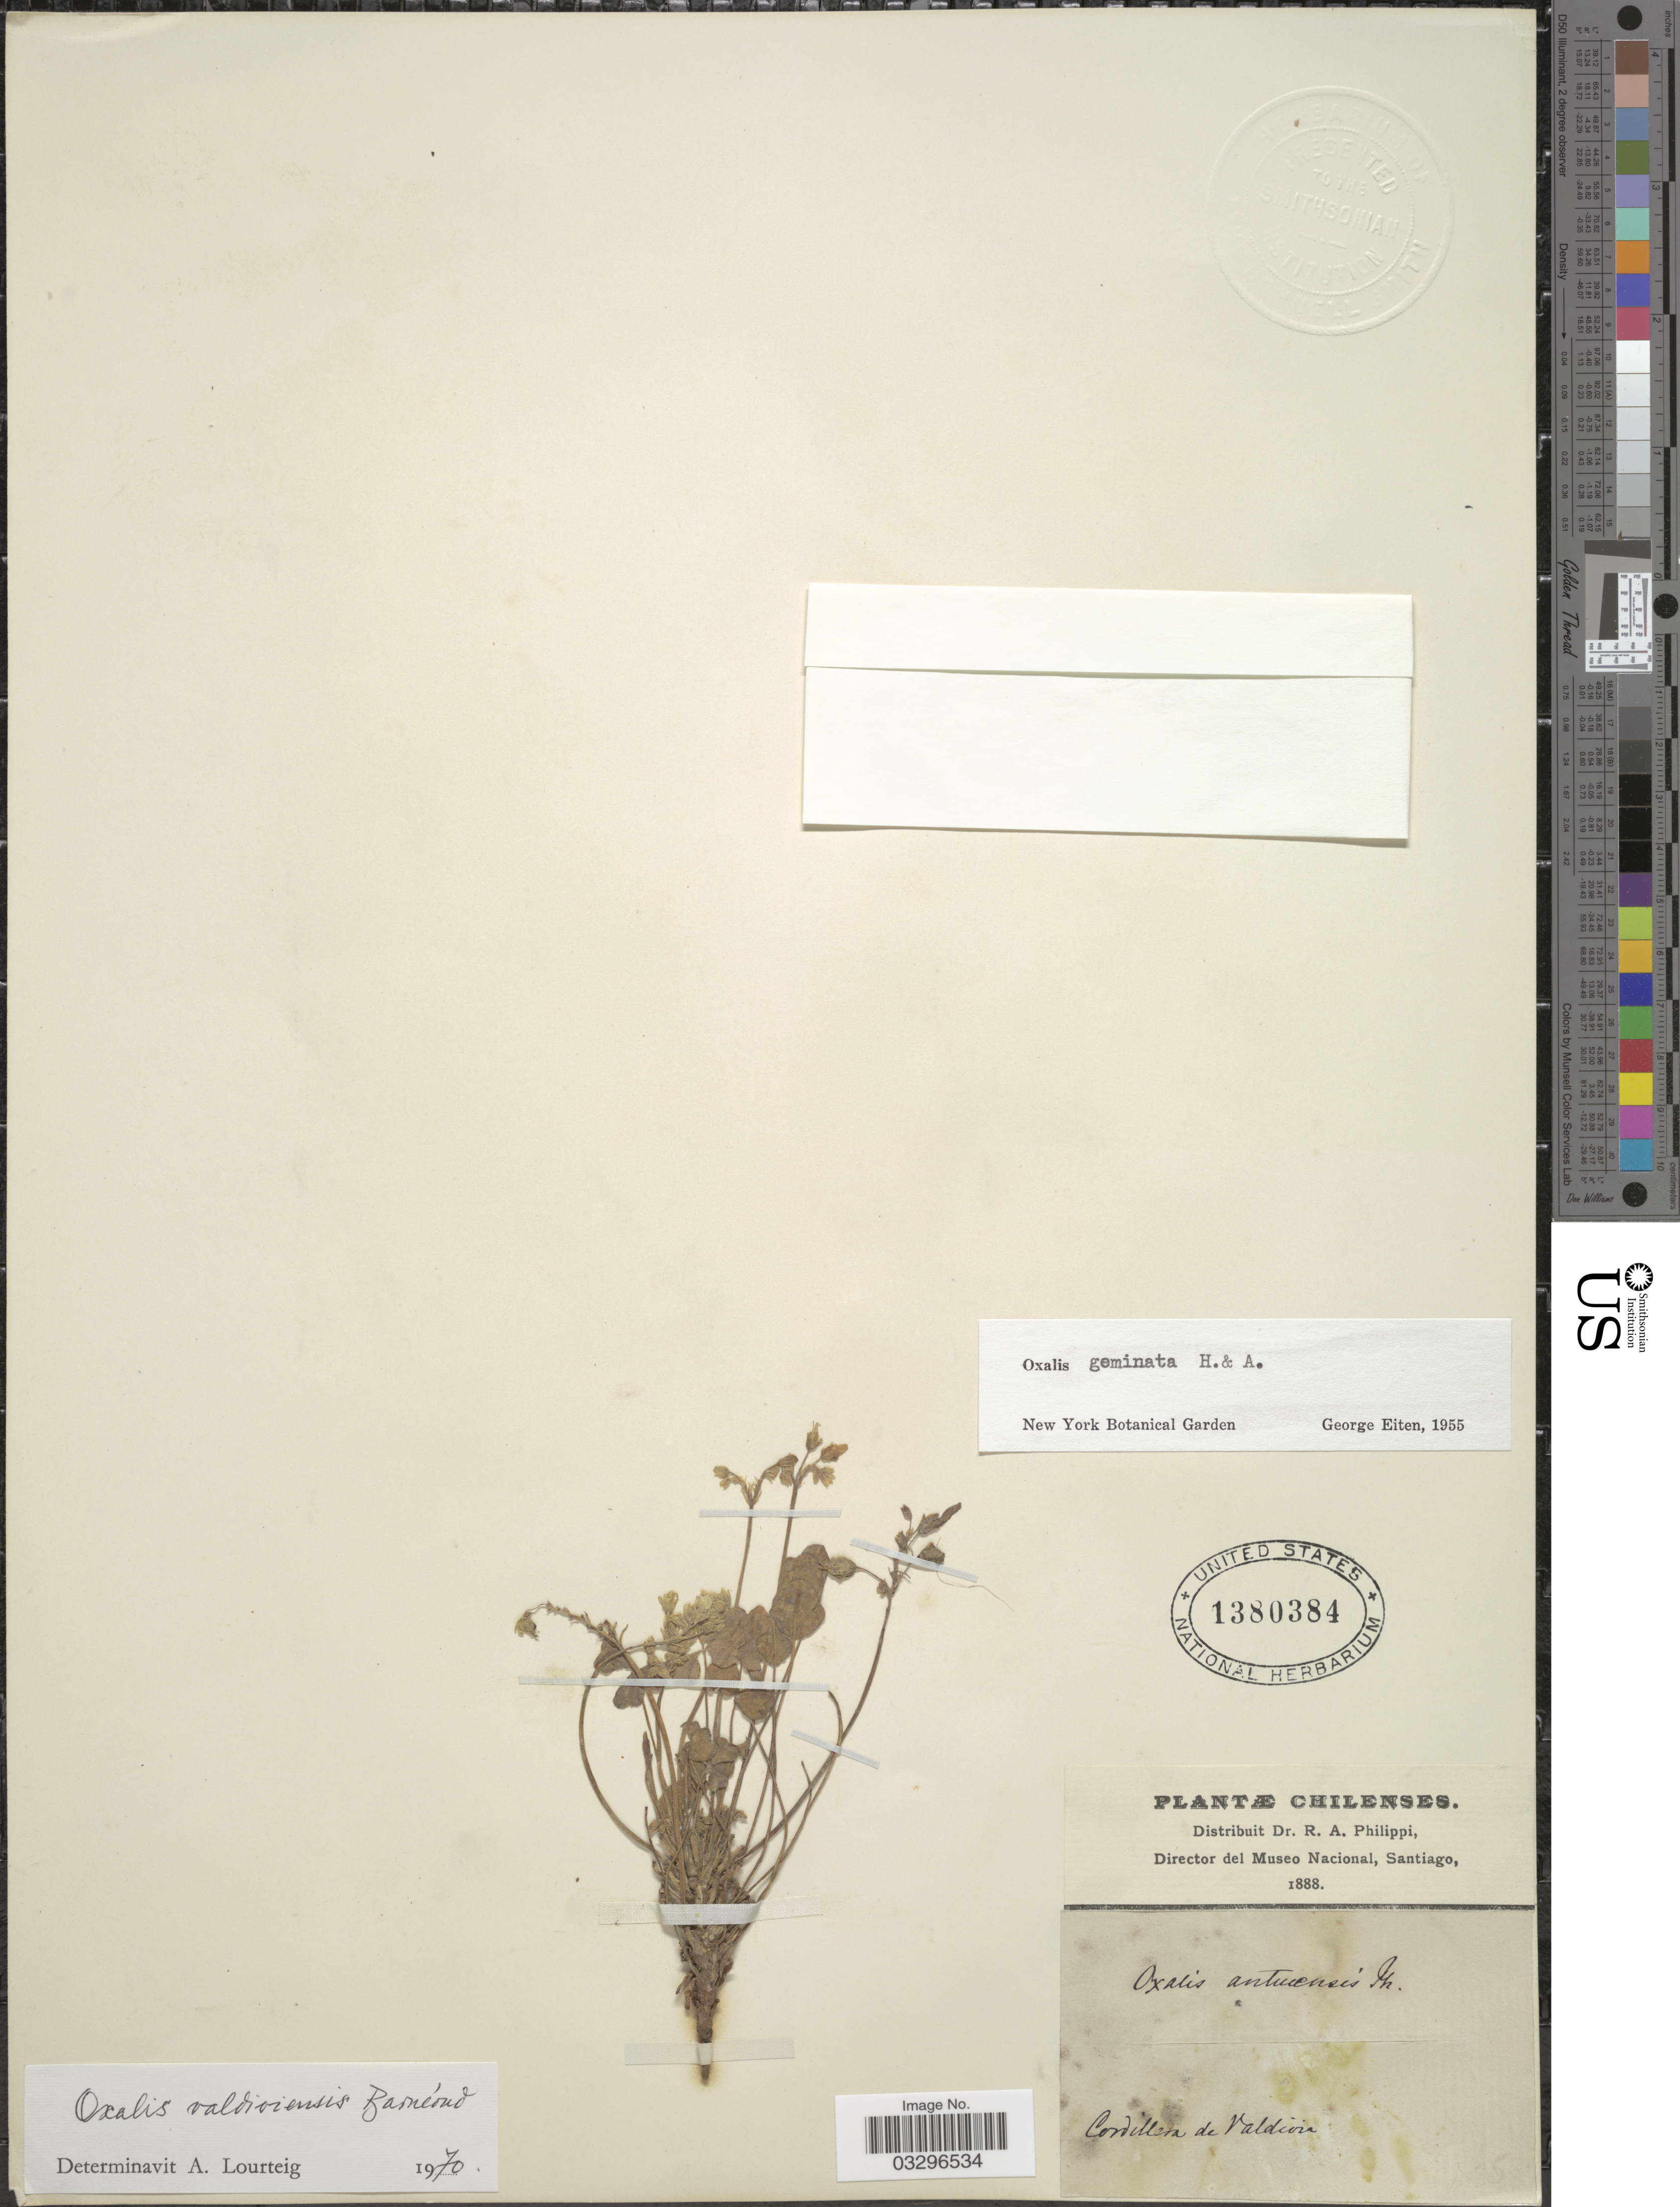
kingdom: Plantae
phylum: Tracheophyta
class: Magnoliopsida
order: Oxalidales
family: Oxalidaceae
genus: Oxalis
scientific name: Oxalis valdiviensis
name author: Barnéoud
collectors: ex. herb. R.A. Philippi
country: Chile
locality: Cordillera de Valdivia.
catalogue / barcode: US 1380384